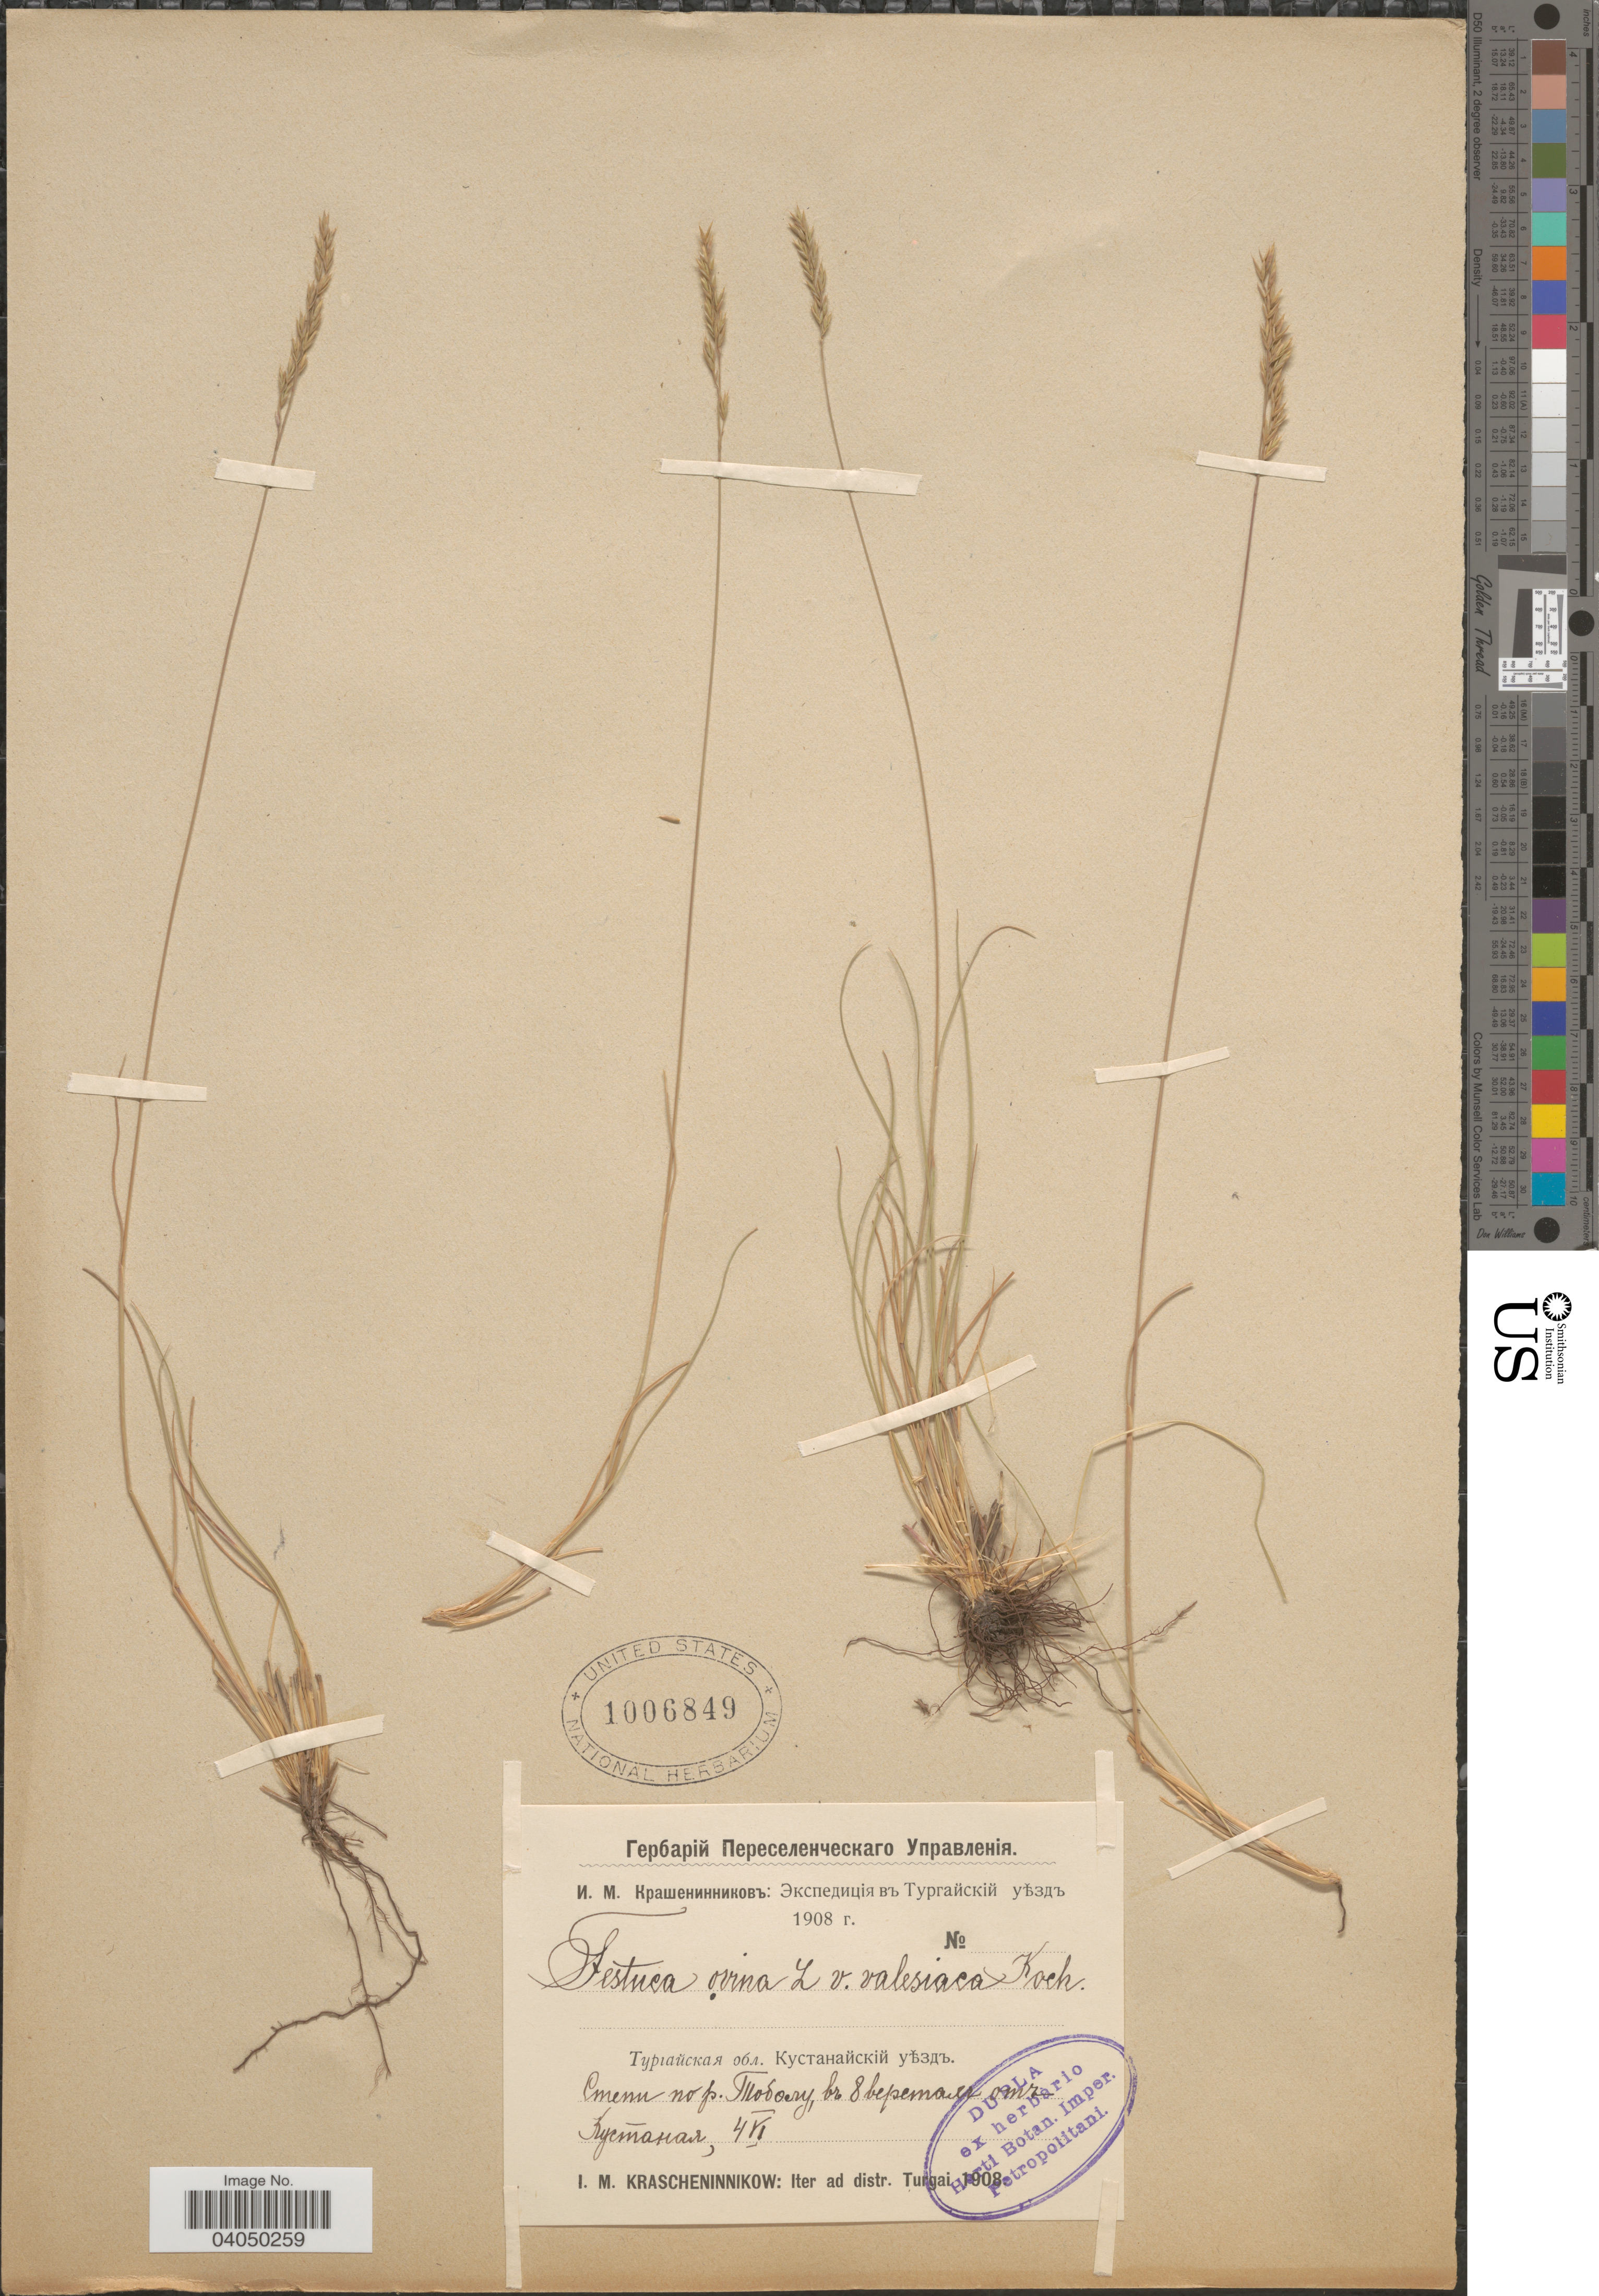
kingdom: Plantae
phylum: Tracheophyta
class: Liliopsida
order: Poales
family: Poaceae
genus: Festuca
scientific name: Festuca valesiaca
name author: Schleich. ex Gaudin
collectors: I. Krasheninnikov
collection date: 1908-06-04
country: Kazakhstan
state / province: Qustanay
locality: Iter ad distr. Turgai. River Tobol, 8.5 km from Kostanay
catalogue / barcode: US 1006849